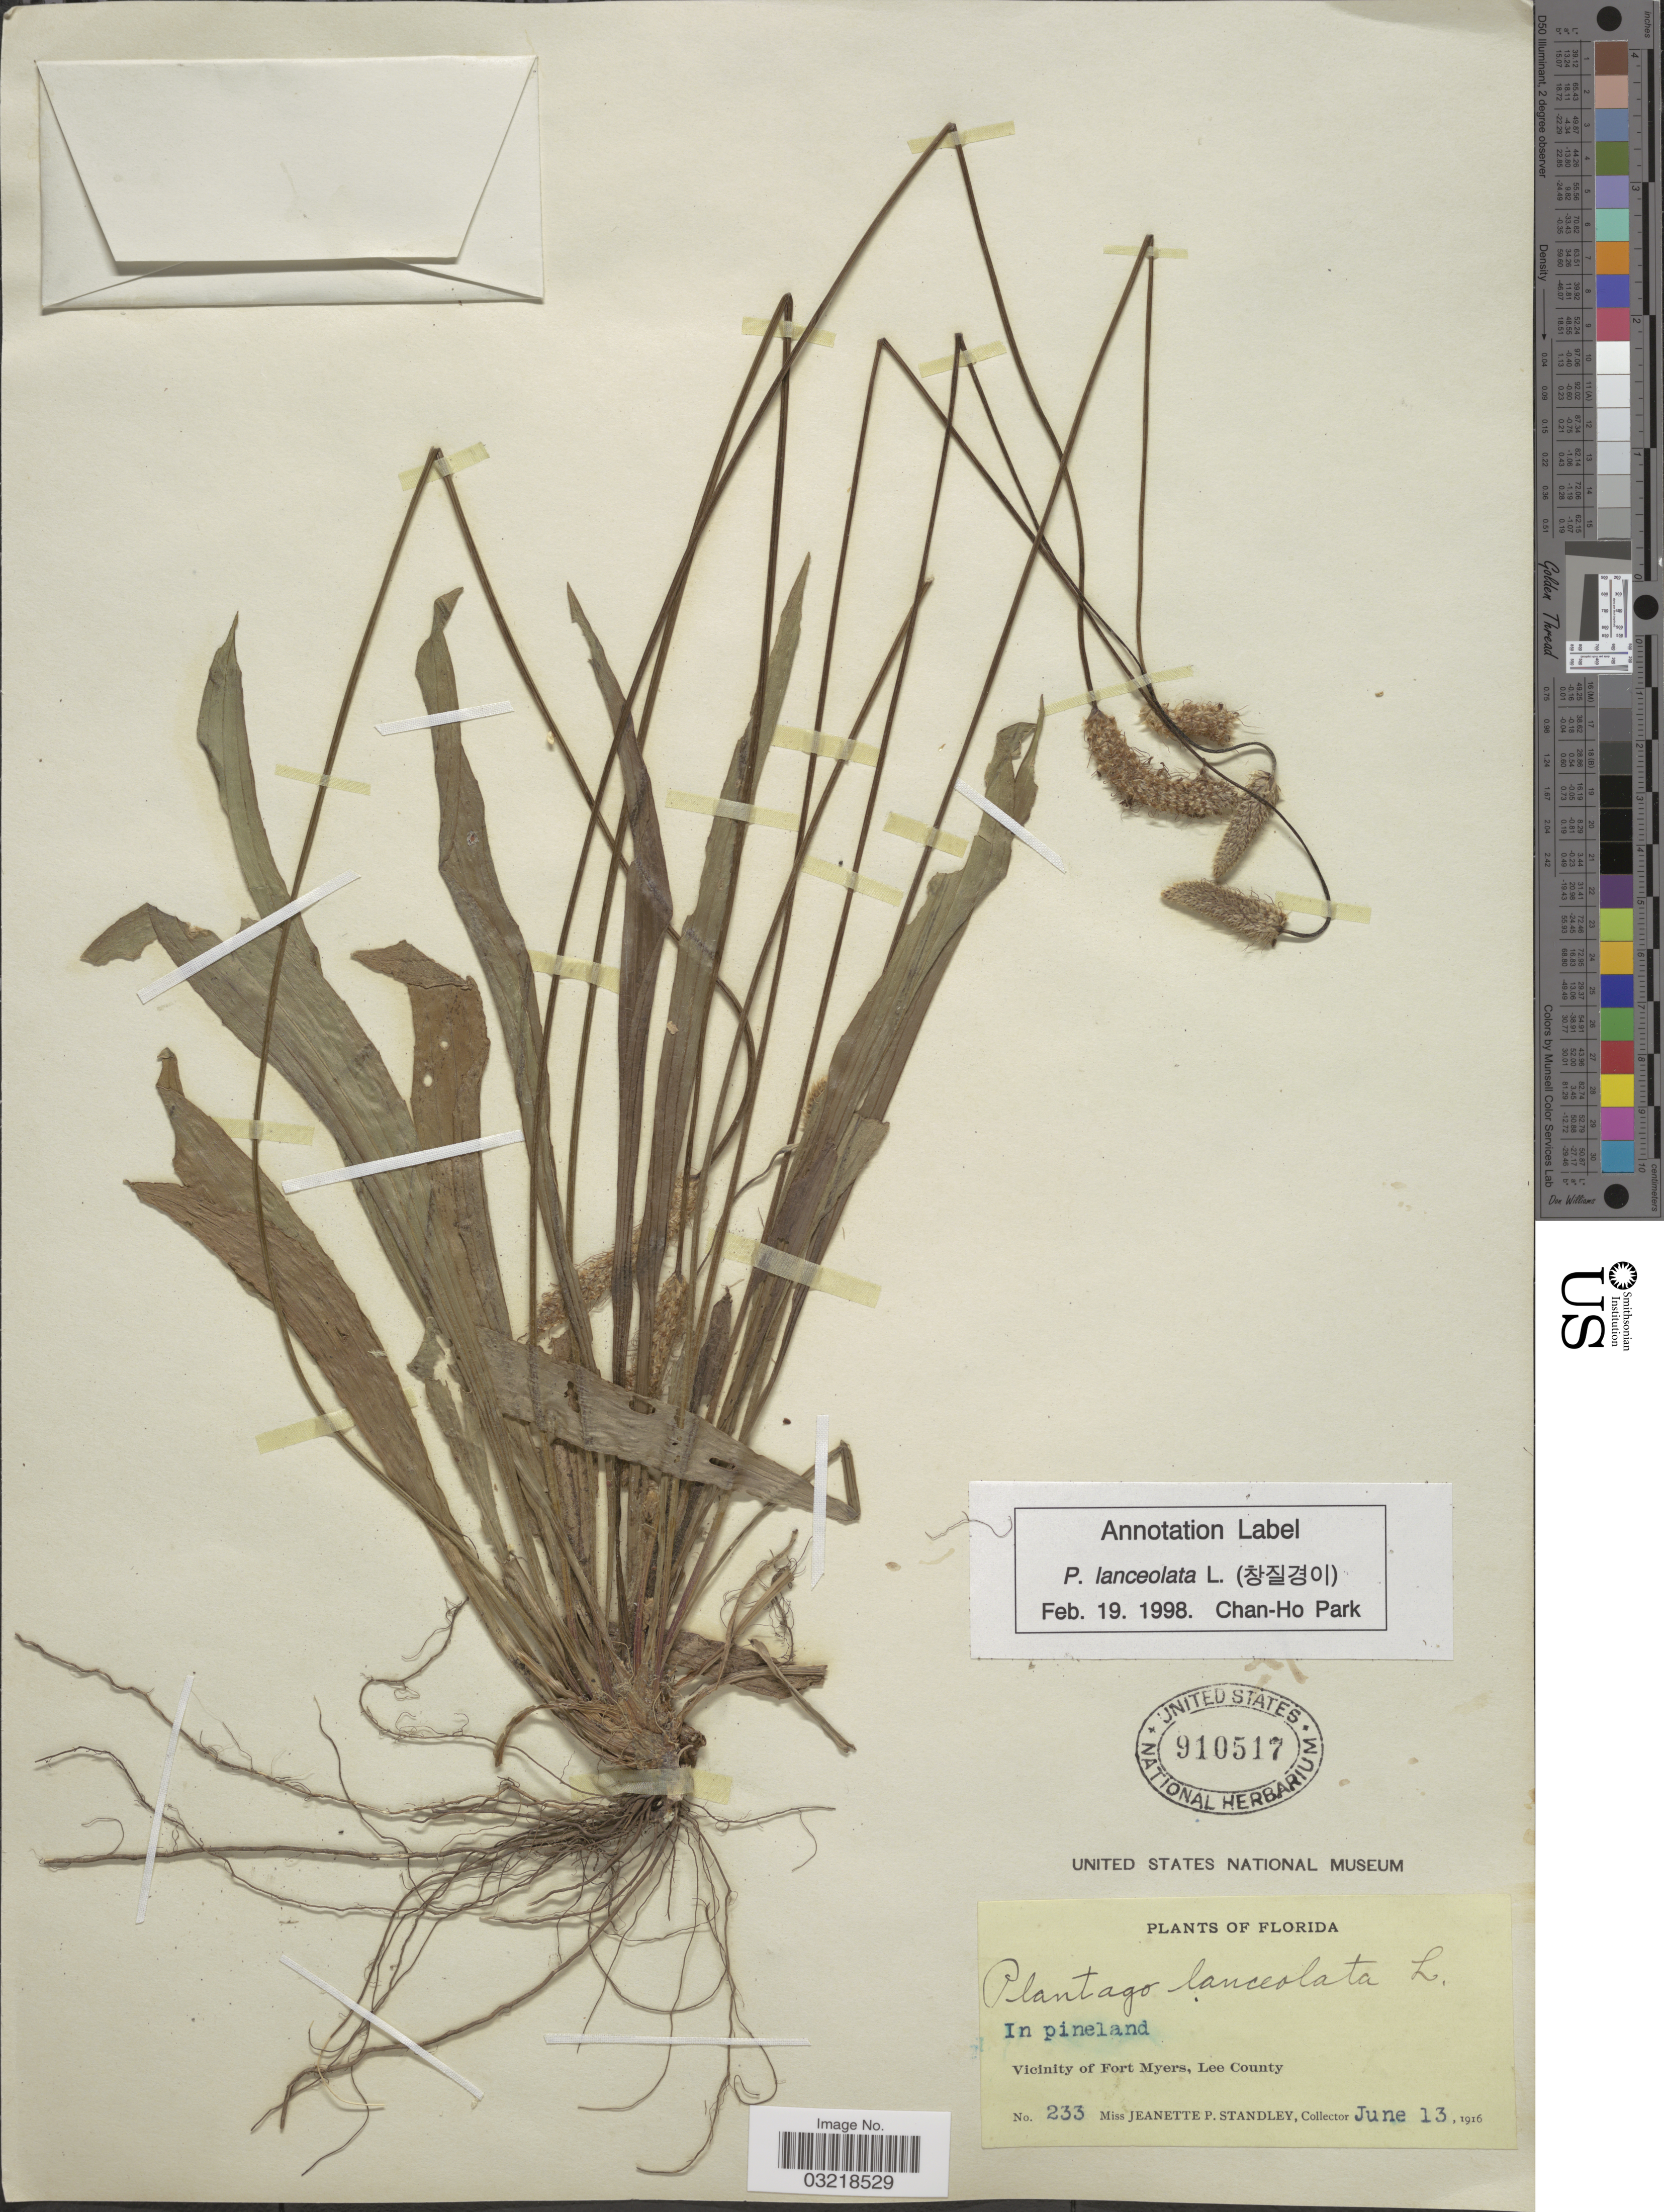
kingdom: Plantae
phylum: Tracheophyta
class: Magnoliopsida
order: Lamiales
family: Plantaginaceae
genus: Plantago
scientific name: Plantago lanceolata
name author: L.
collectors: J. P. Standley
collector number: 233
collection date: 1916-06-13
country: United States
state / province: Florida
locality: Vicinity of Fort Myers, Lee County.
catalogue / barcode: US 910517